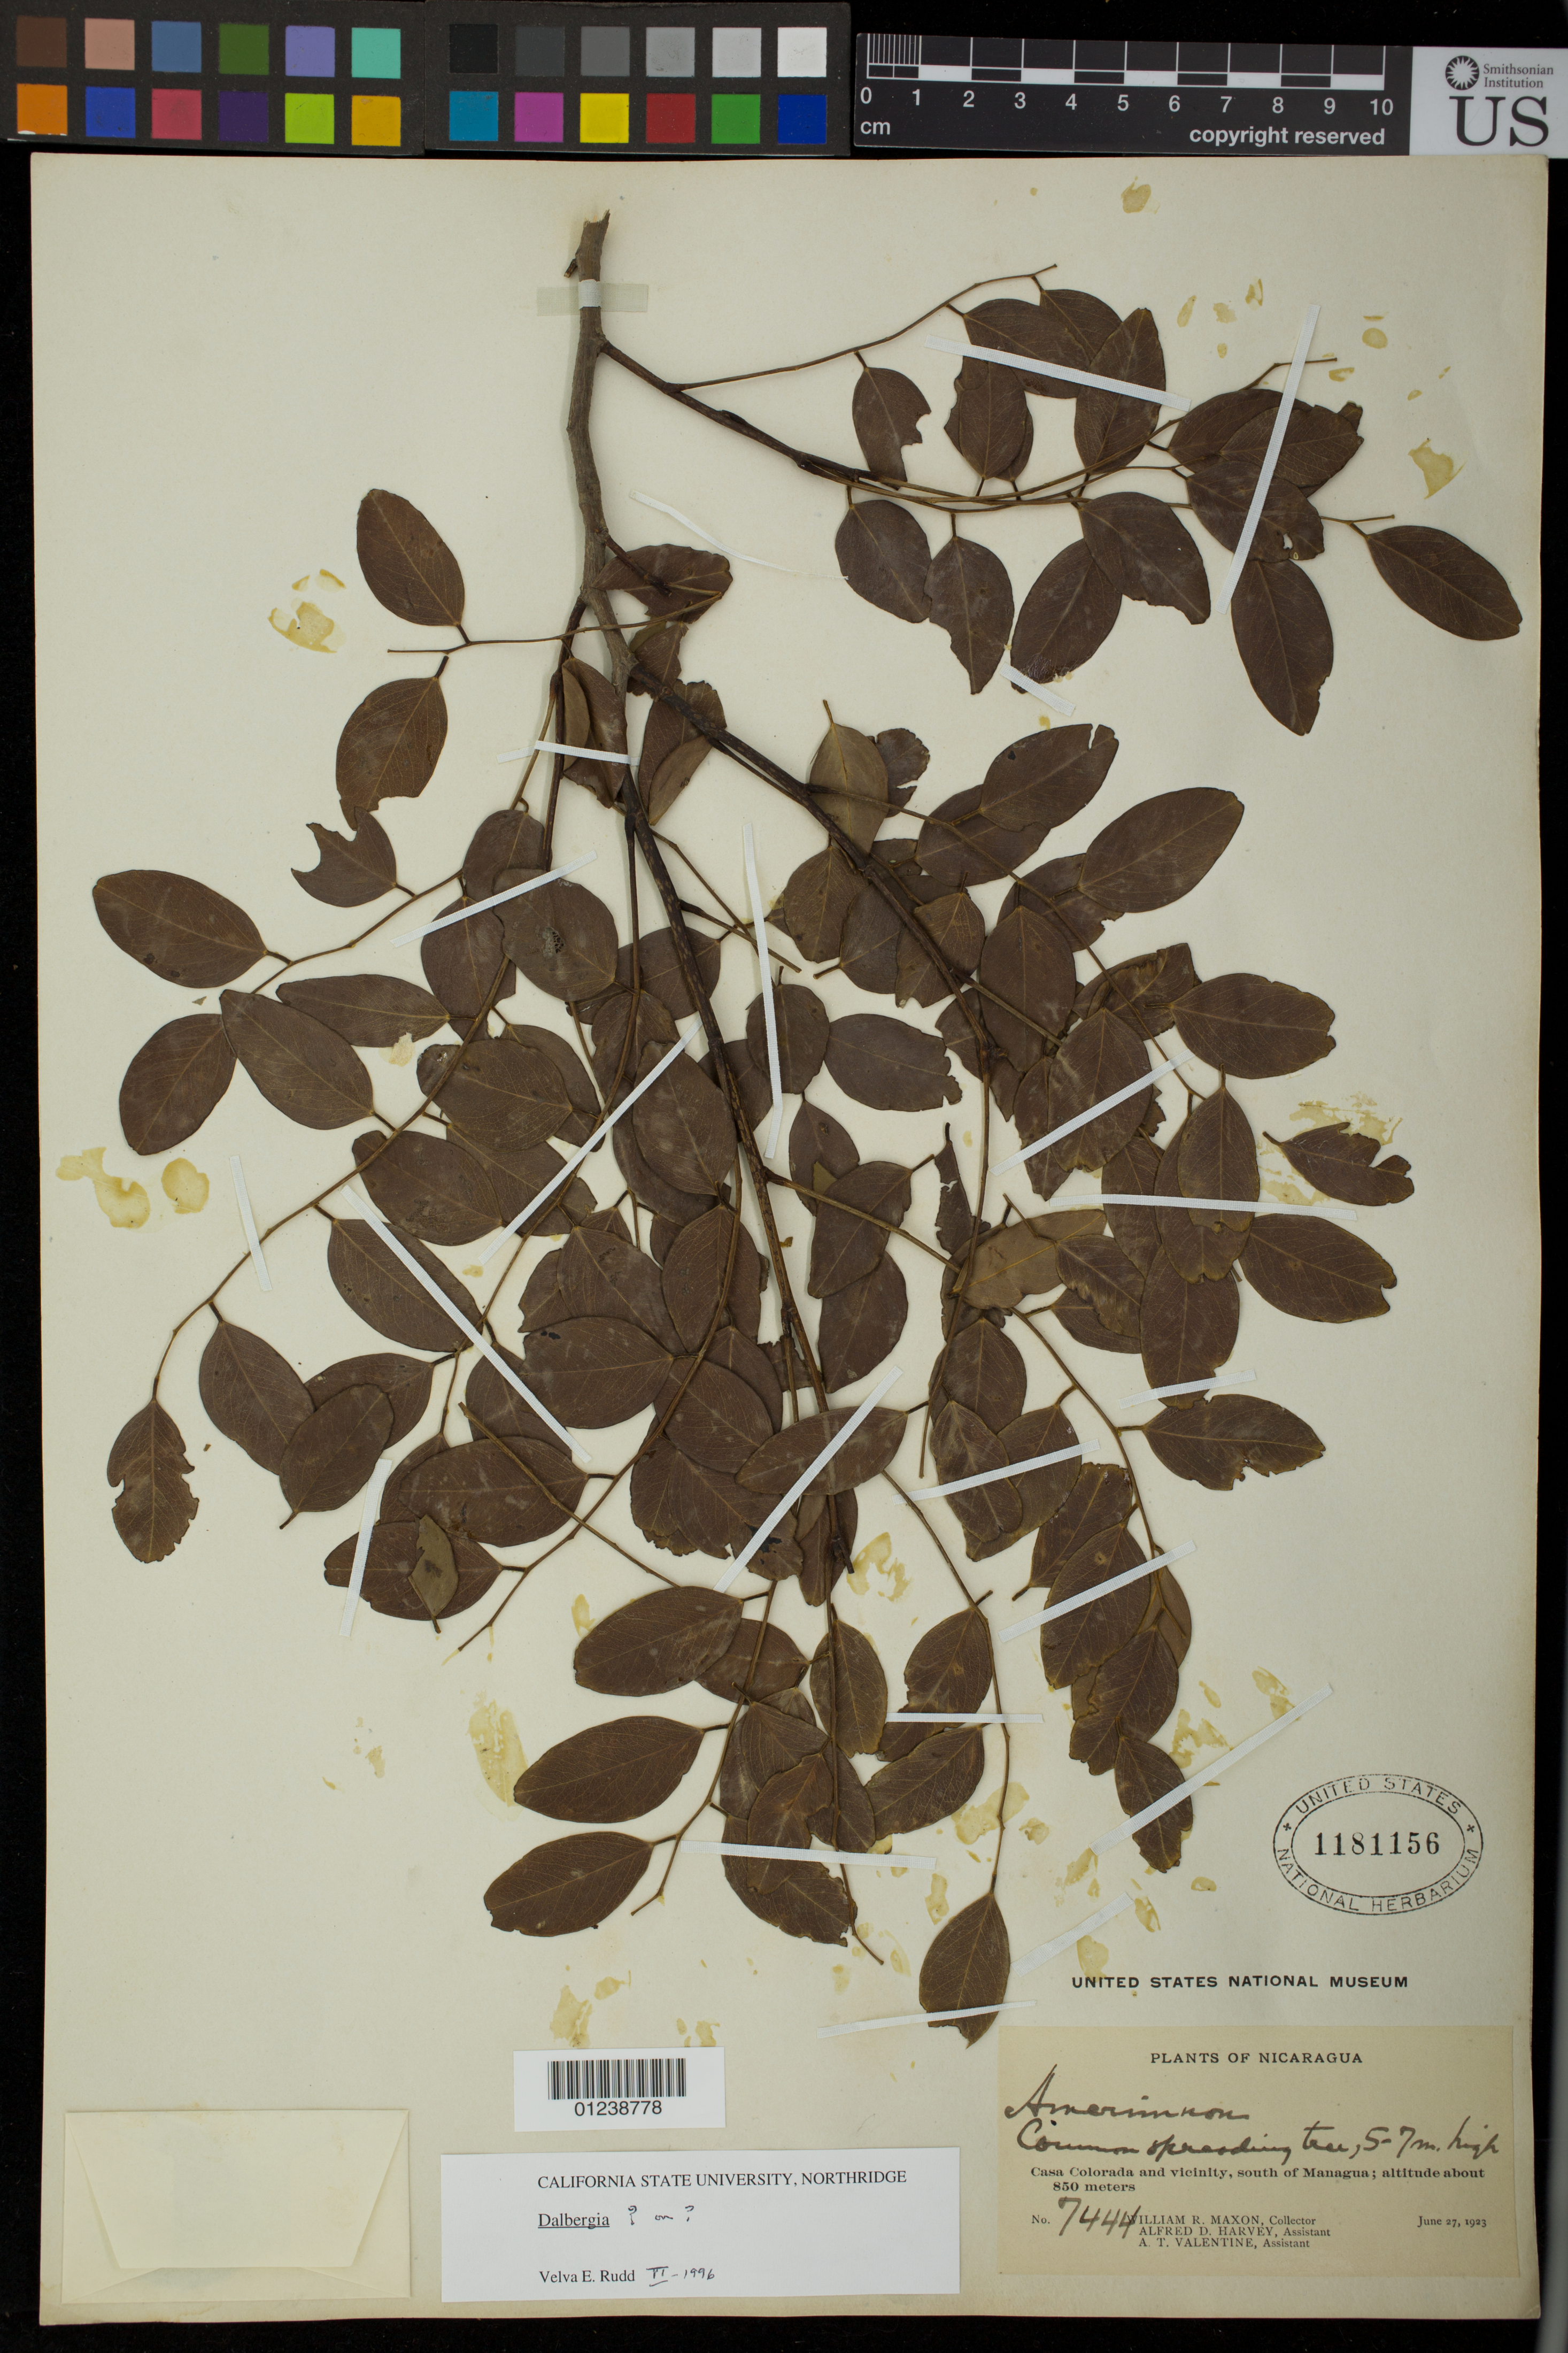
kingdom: Plantae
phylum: Tracheophyta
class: Magnoliopsida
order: Fabales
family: Fabaceae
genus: Dalbergia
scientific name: Dalbergia sp.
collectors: W. R. Maxon, A. D. Harvey & A. Valentine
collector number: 7444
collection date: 1923-06-27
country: Nicaragua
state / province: Managua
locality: Casa Colorada and vicinity, south of Managua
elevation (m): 850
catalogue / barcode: US 1181156